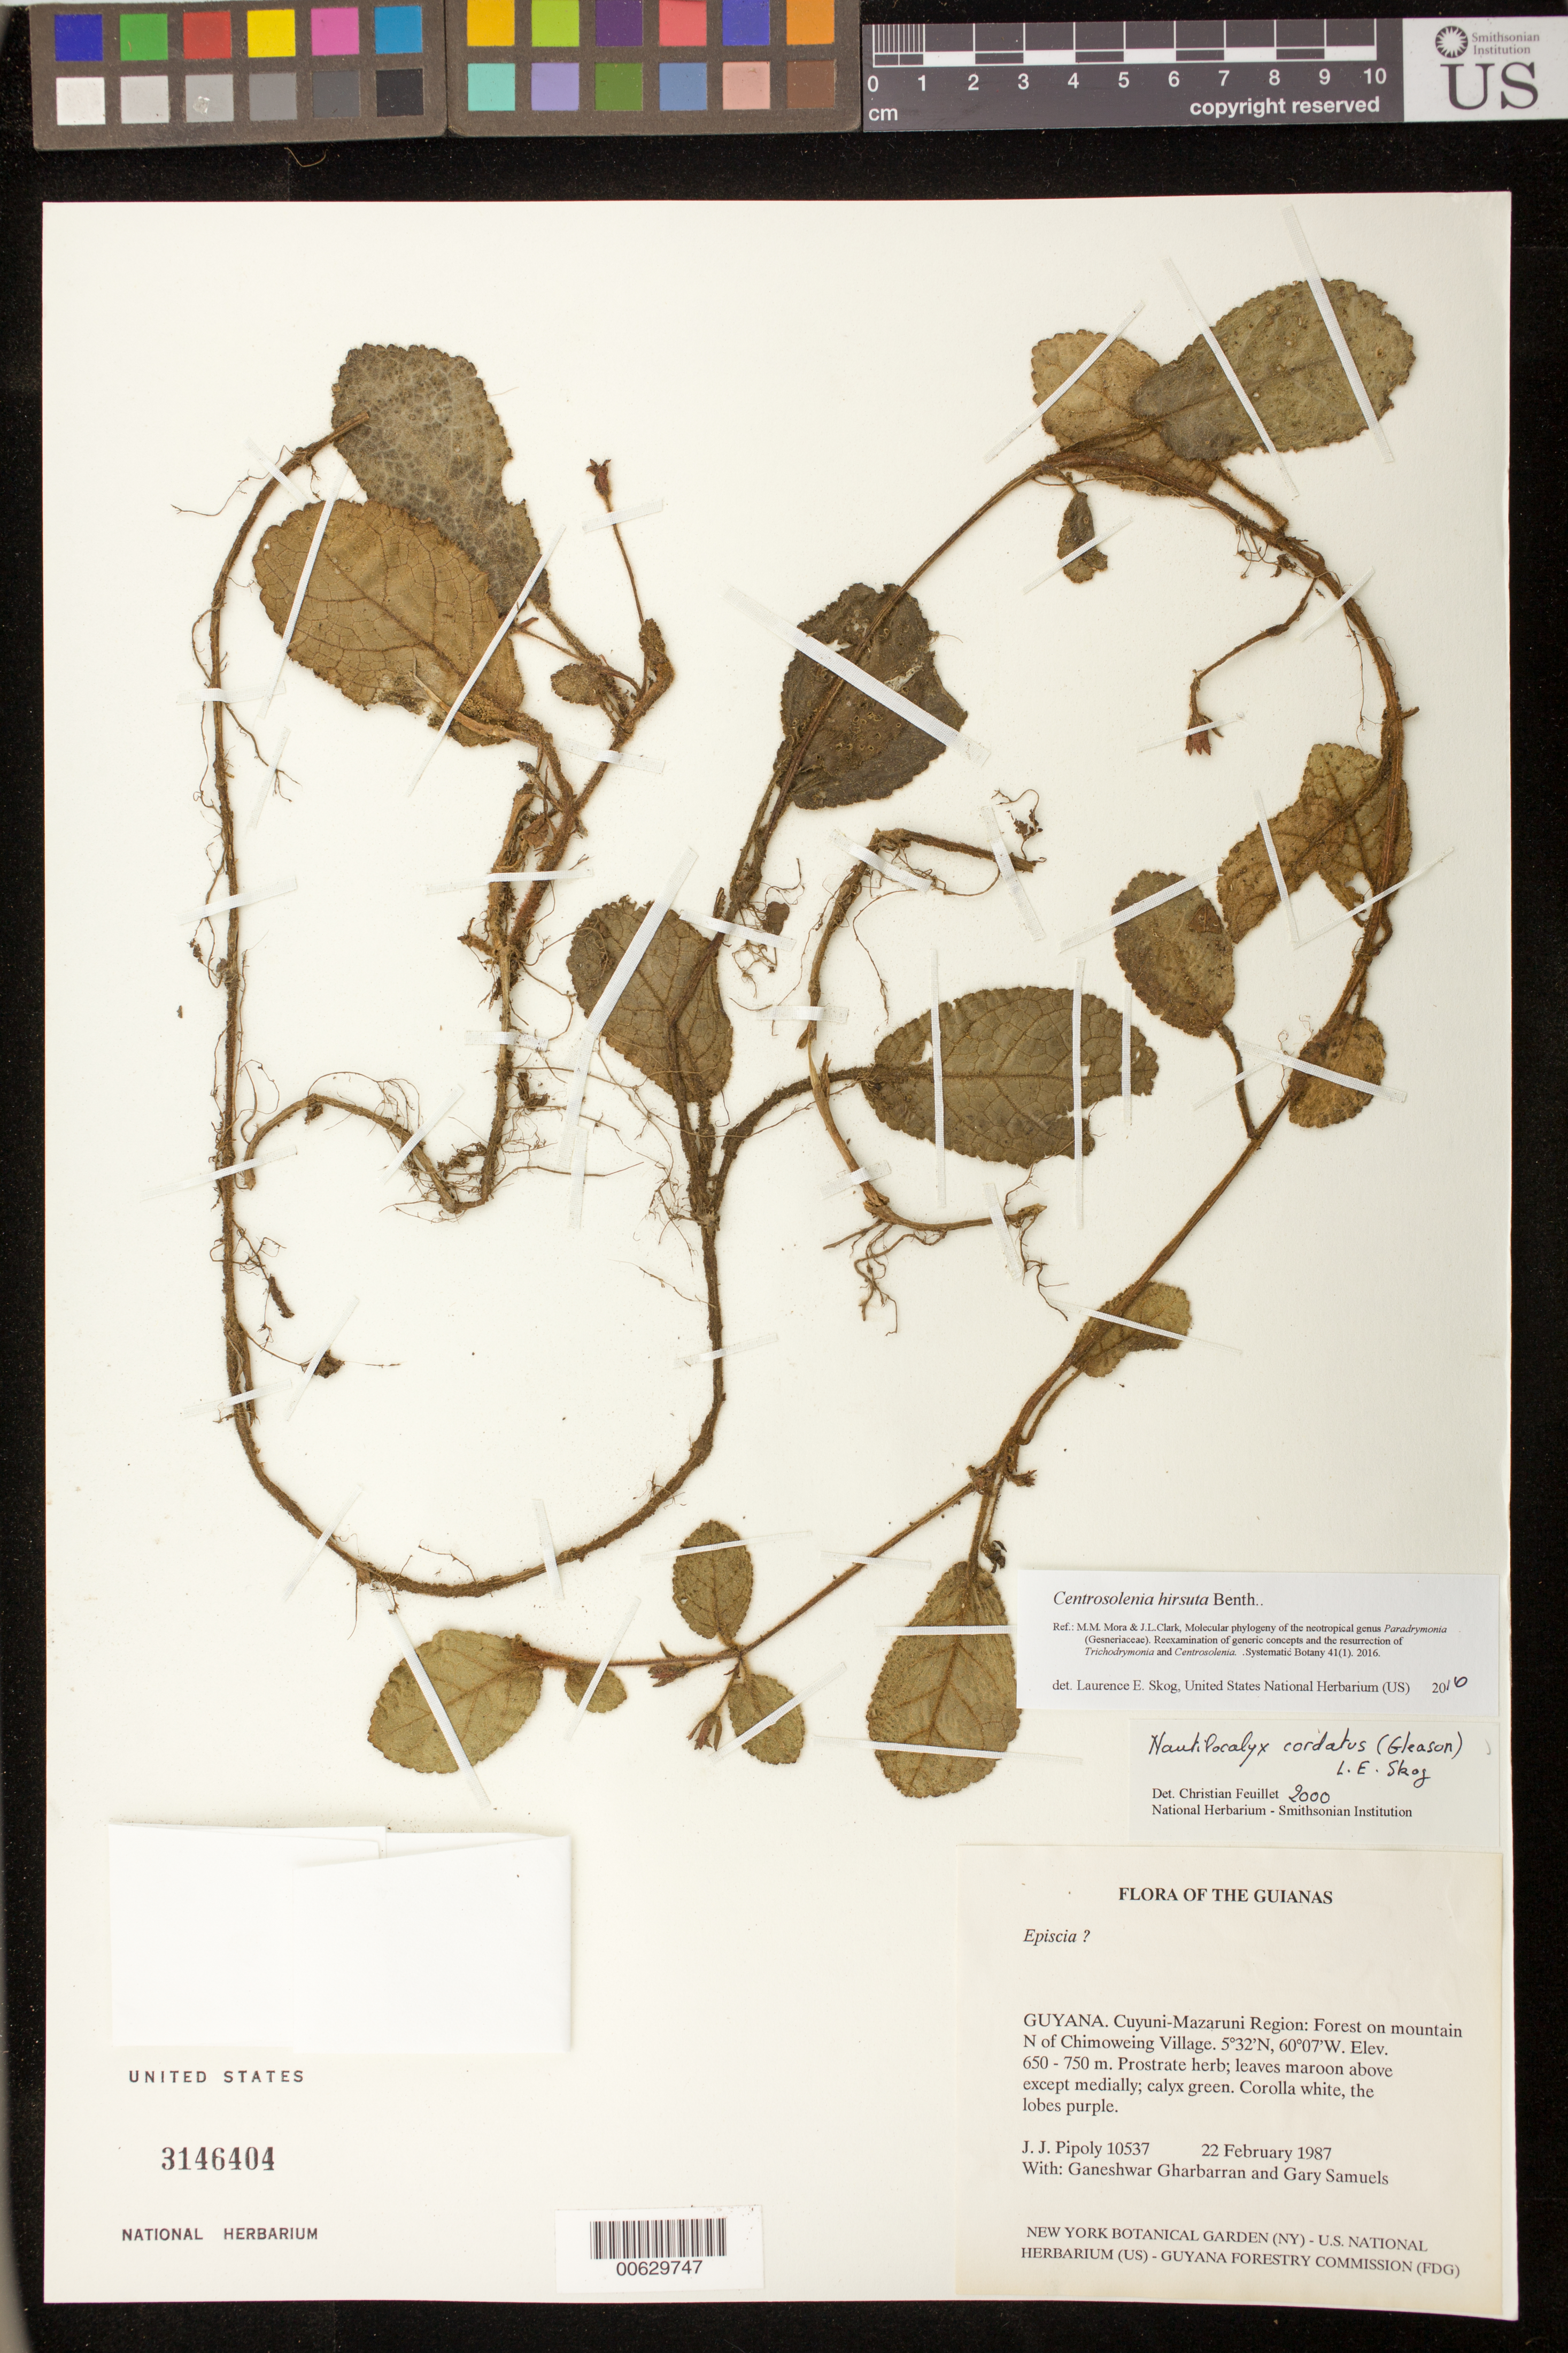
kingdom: Plantae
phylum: Tracheophyta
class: Magnoliopsida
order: Lamiales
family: Gesneriaceae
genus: Centrosolenia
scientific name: Centrosolenia hirsuta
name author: Benth.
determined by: Skog, Laurence E.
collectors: J. J. Pipoly, G. Gharbarran & G. Samuels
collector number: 10537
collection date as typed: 22 Feb 1987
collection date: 1987-02-22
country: Guyana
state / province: Cuyuni-Mazaruni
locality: Forest on mountain N of Chimoweing Village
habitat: Forest on mountain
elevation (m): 650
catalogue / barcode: US 3146404